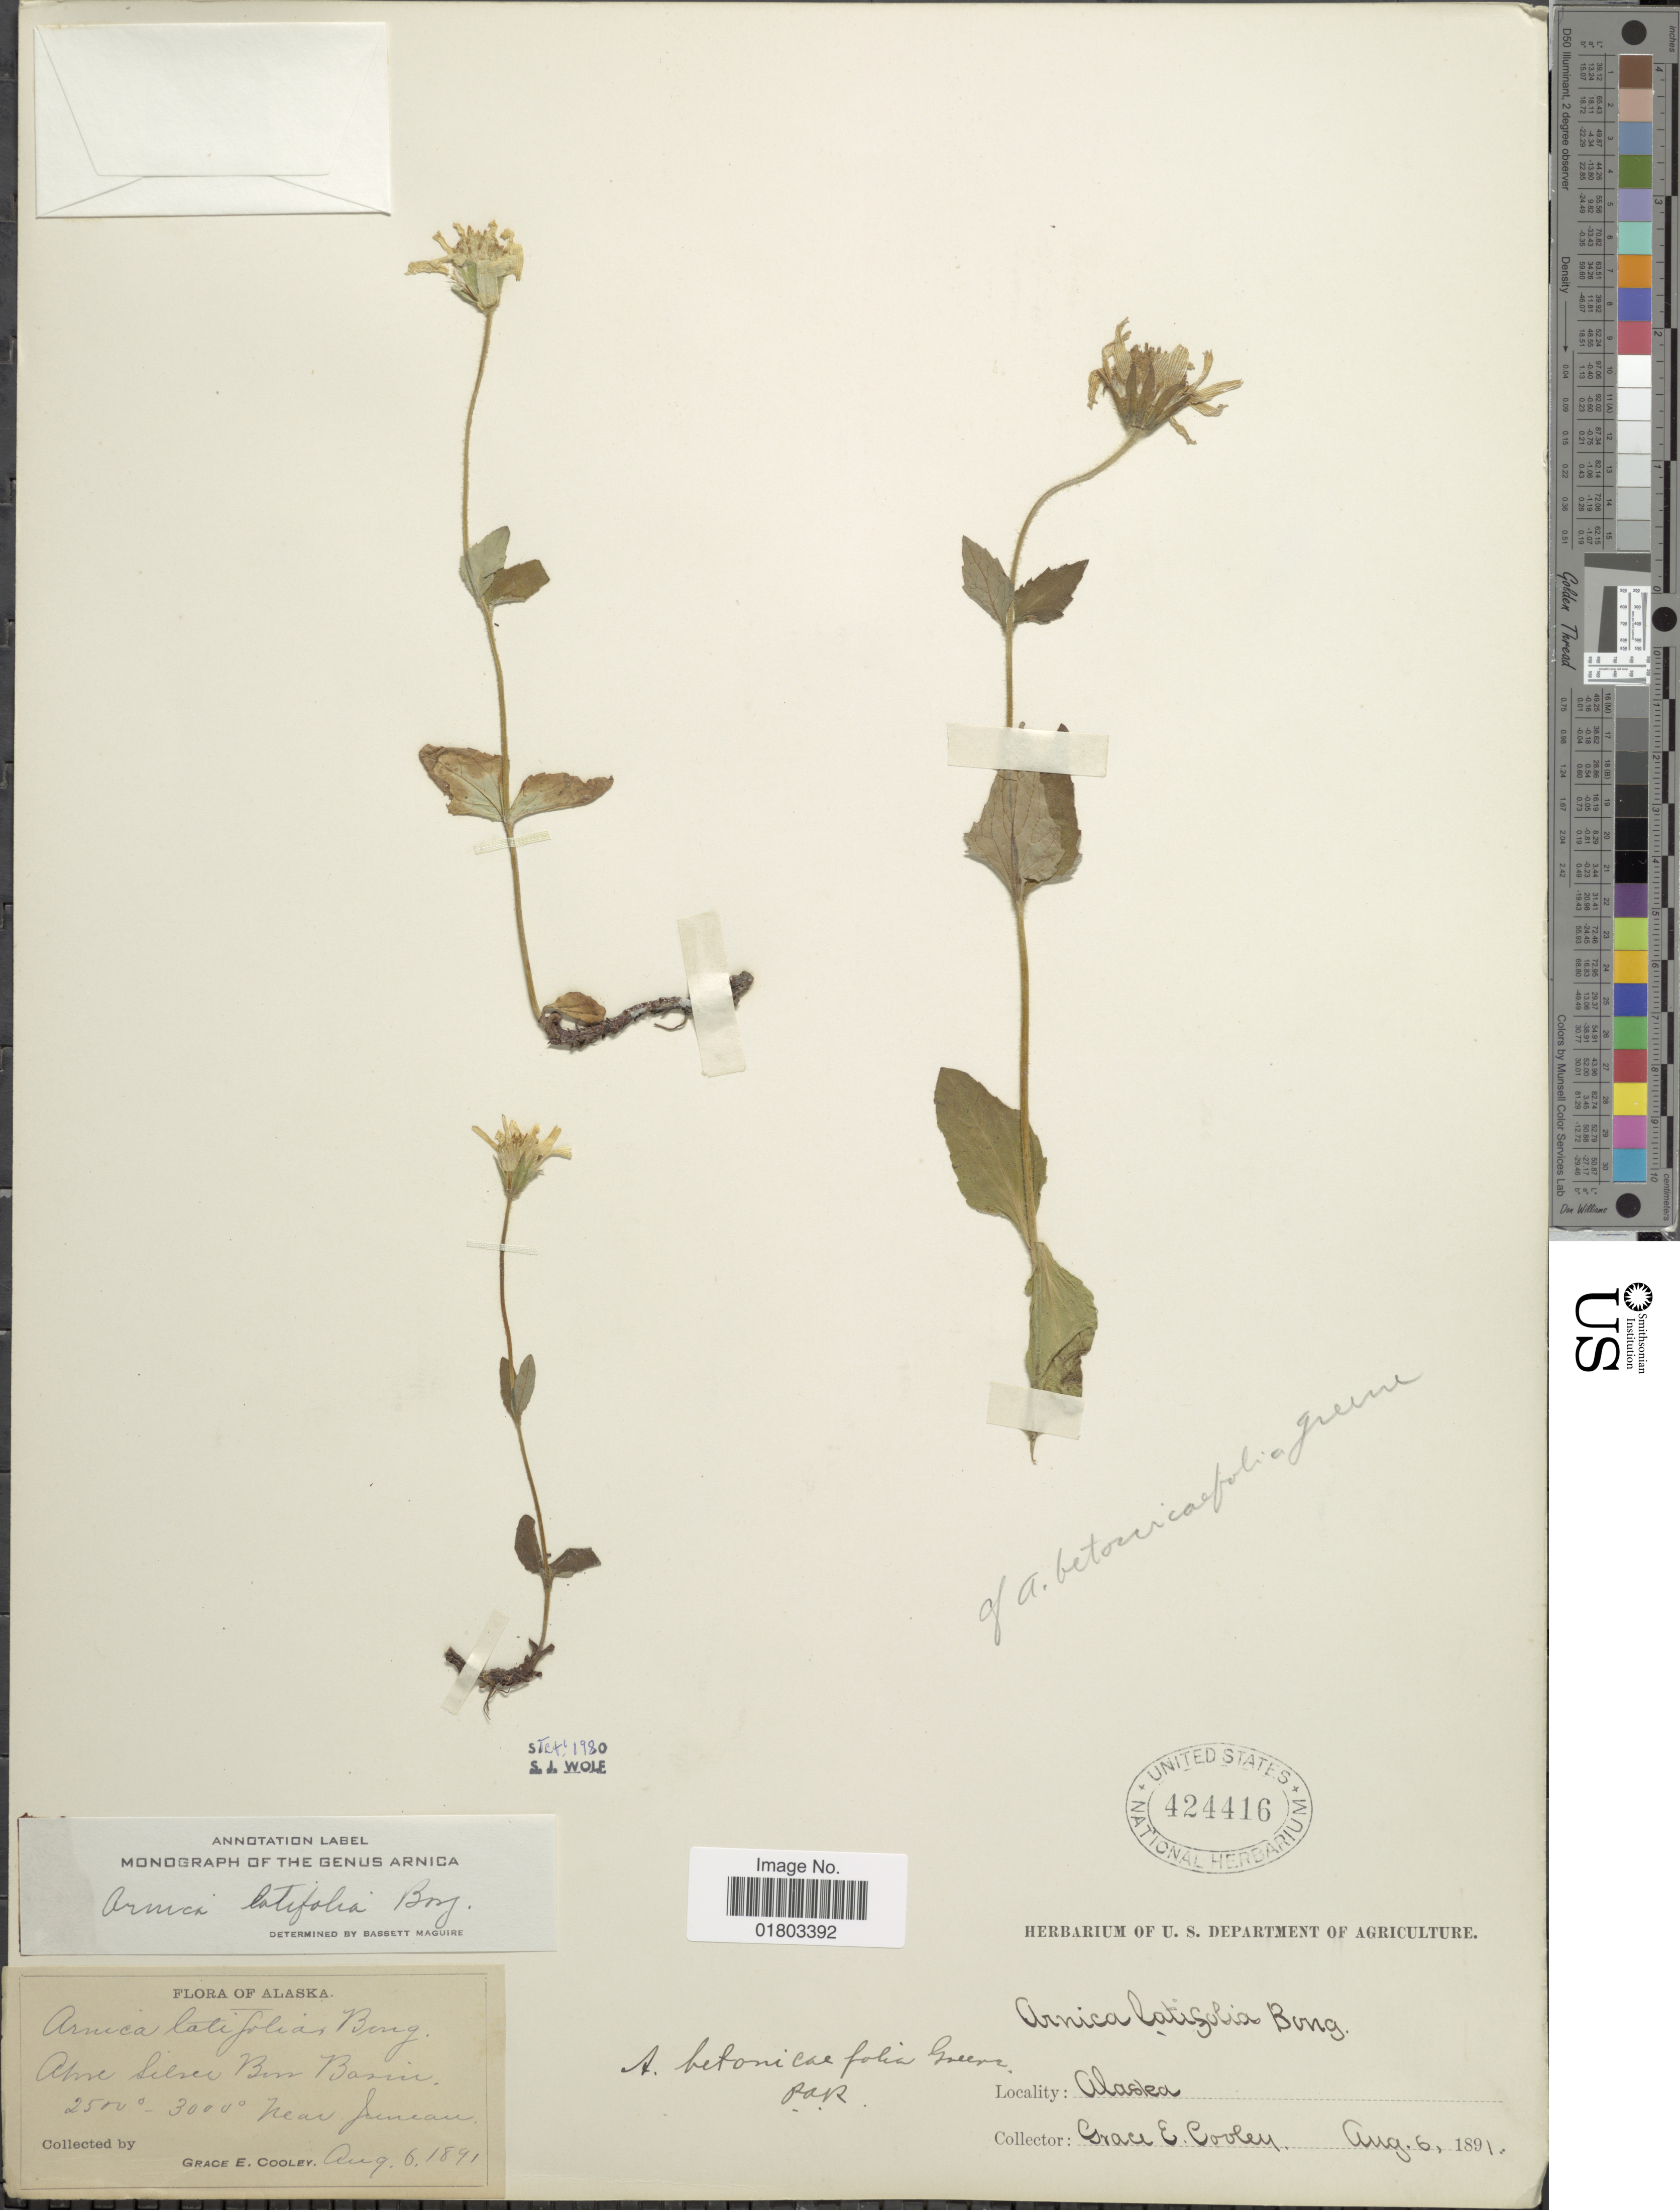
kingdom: Plantae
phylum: Tracheophyta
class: Magnoliopsida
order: Asterales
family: Asteraceae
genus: Arnica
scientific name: Arnica latifolia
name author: Bong.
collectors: G. E. Cooley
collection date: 1891-08-06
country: United States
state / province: Alaska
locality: Above Silver Bow Basin, Near Juneau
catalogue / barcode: US 424416